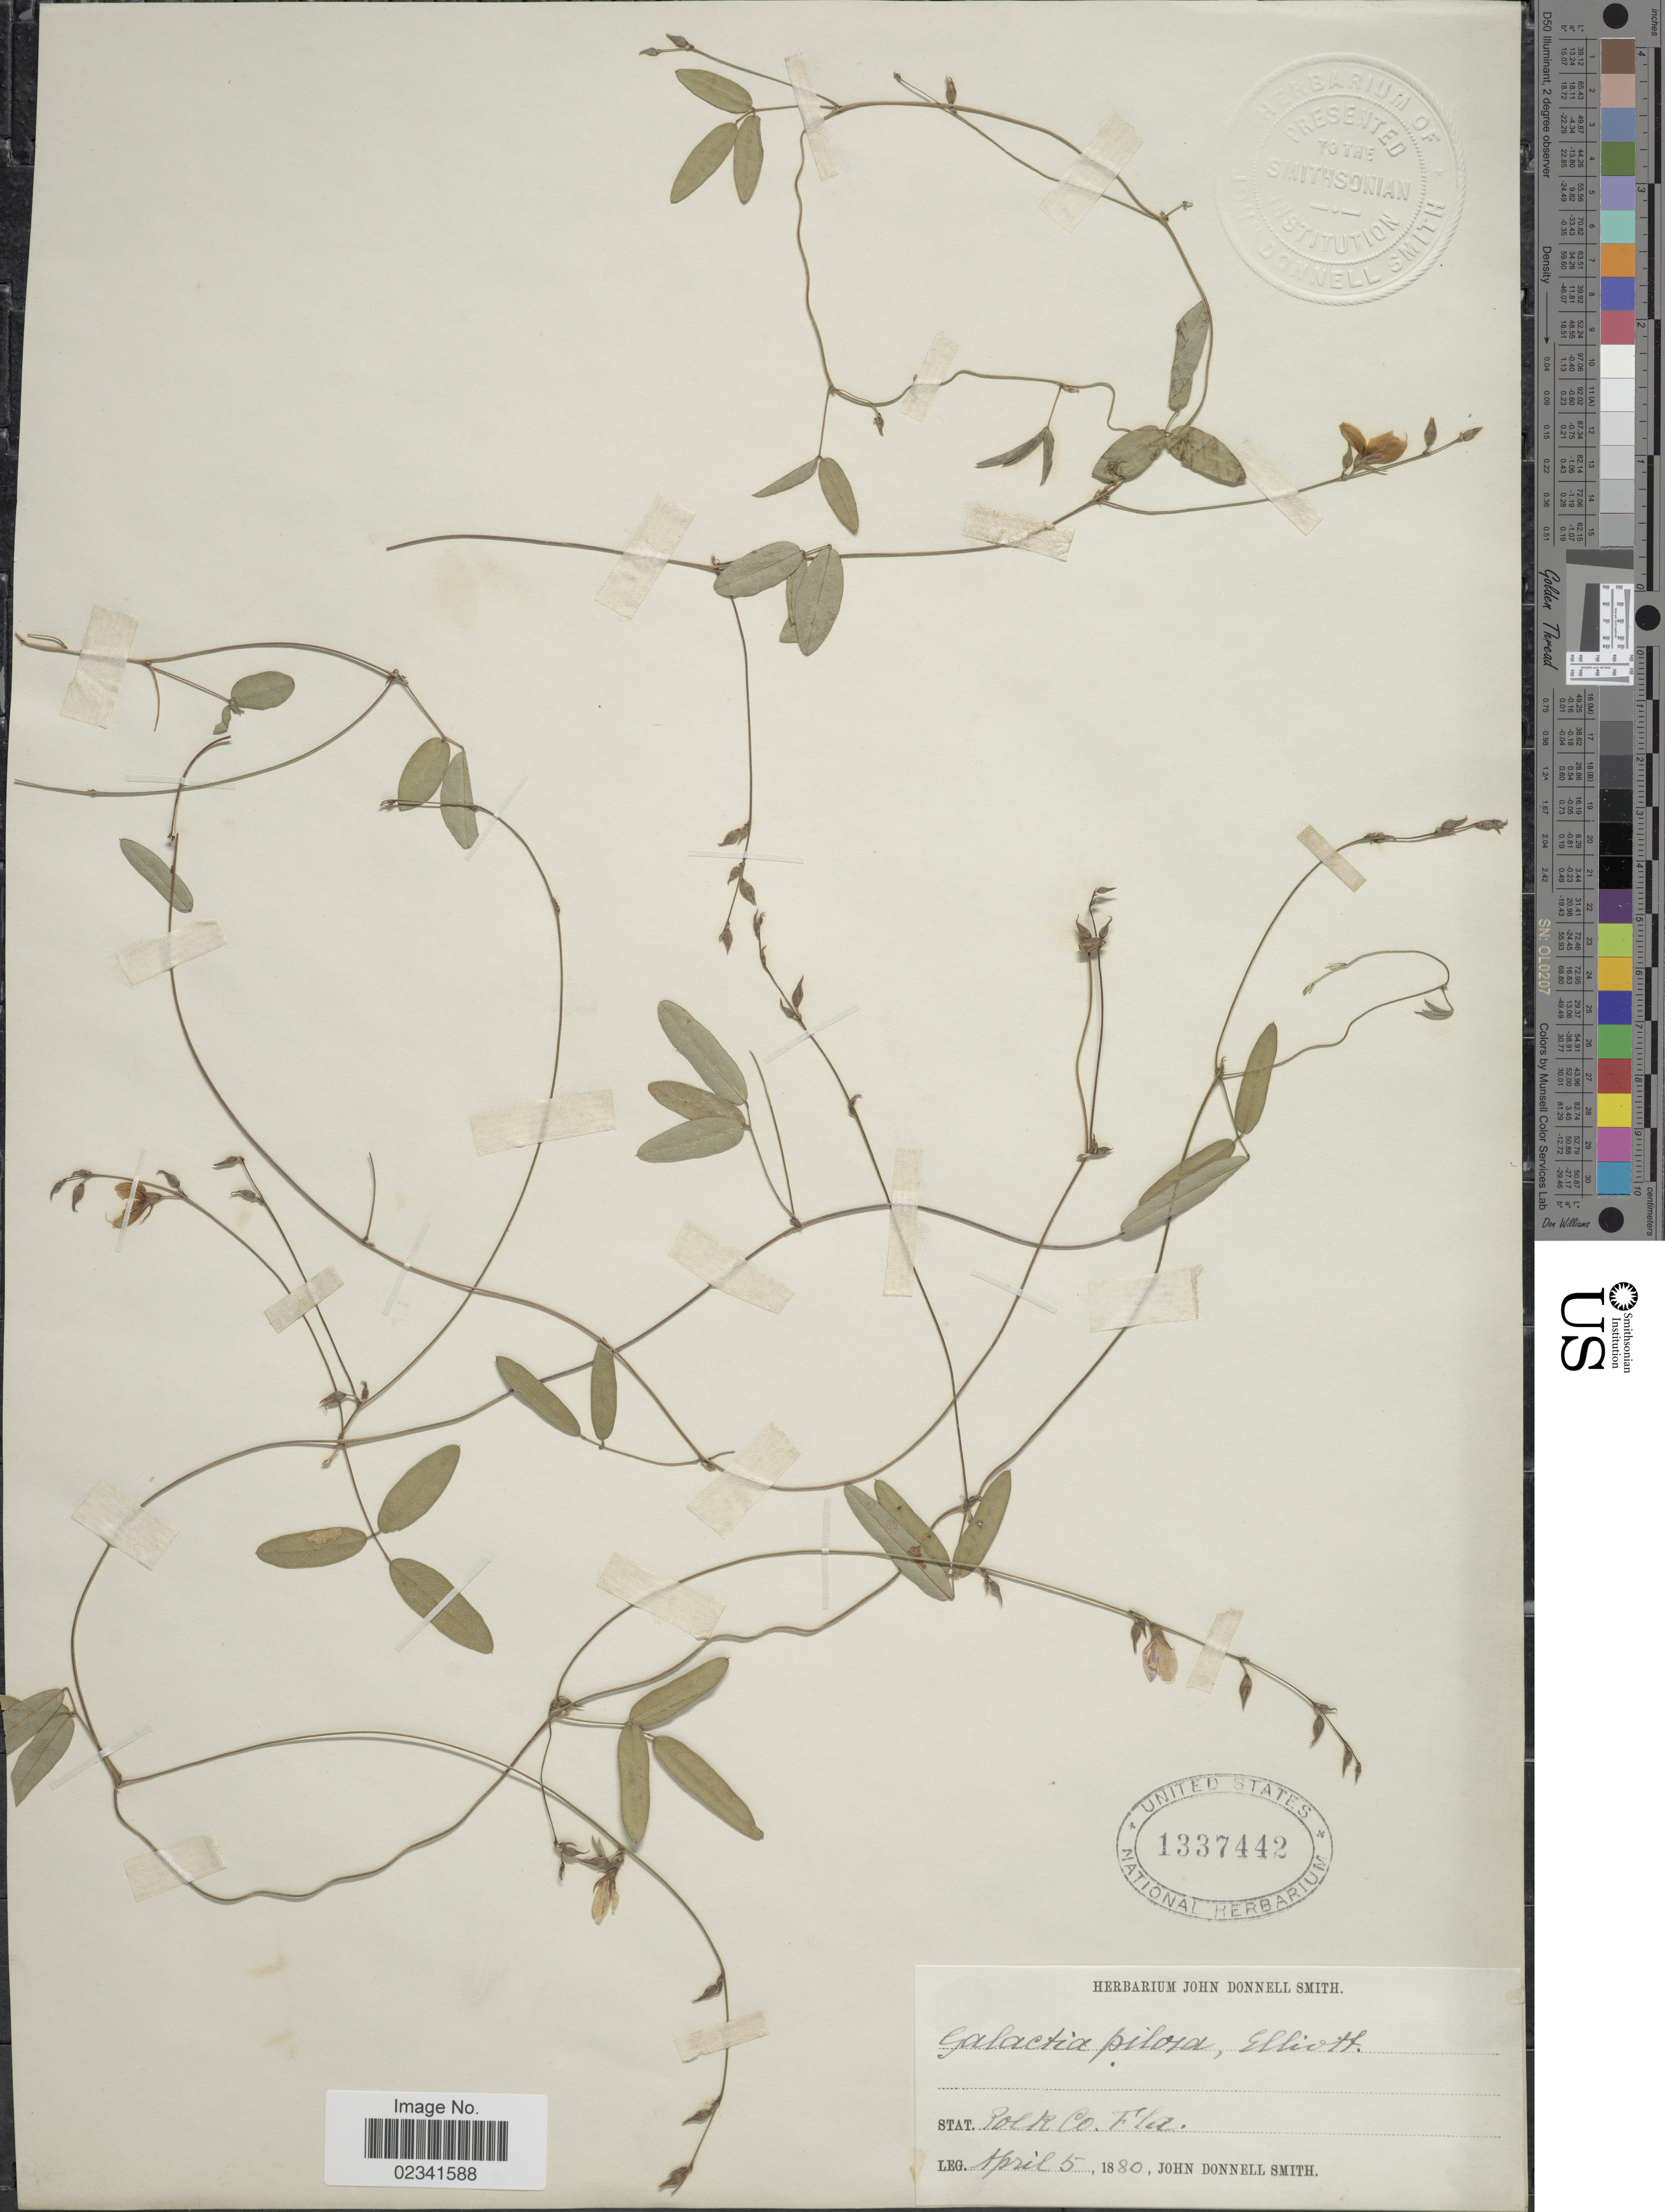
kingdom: Plantae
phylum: Tracheophyta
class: Magnoliopsida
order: Fabales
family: Fabaceae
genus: Galactia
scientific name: Galactia macreei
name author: M.A. Curtis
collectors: J. Donnell Smith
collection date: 1880-04-05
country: United States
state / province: Florida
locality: Polk Co., Fla.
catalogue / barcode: US 1337442